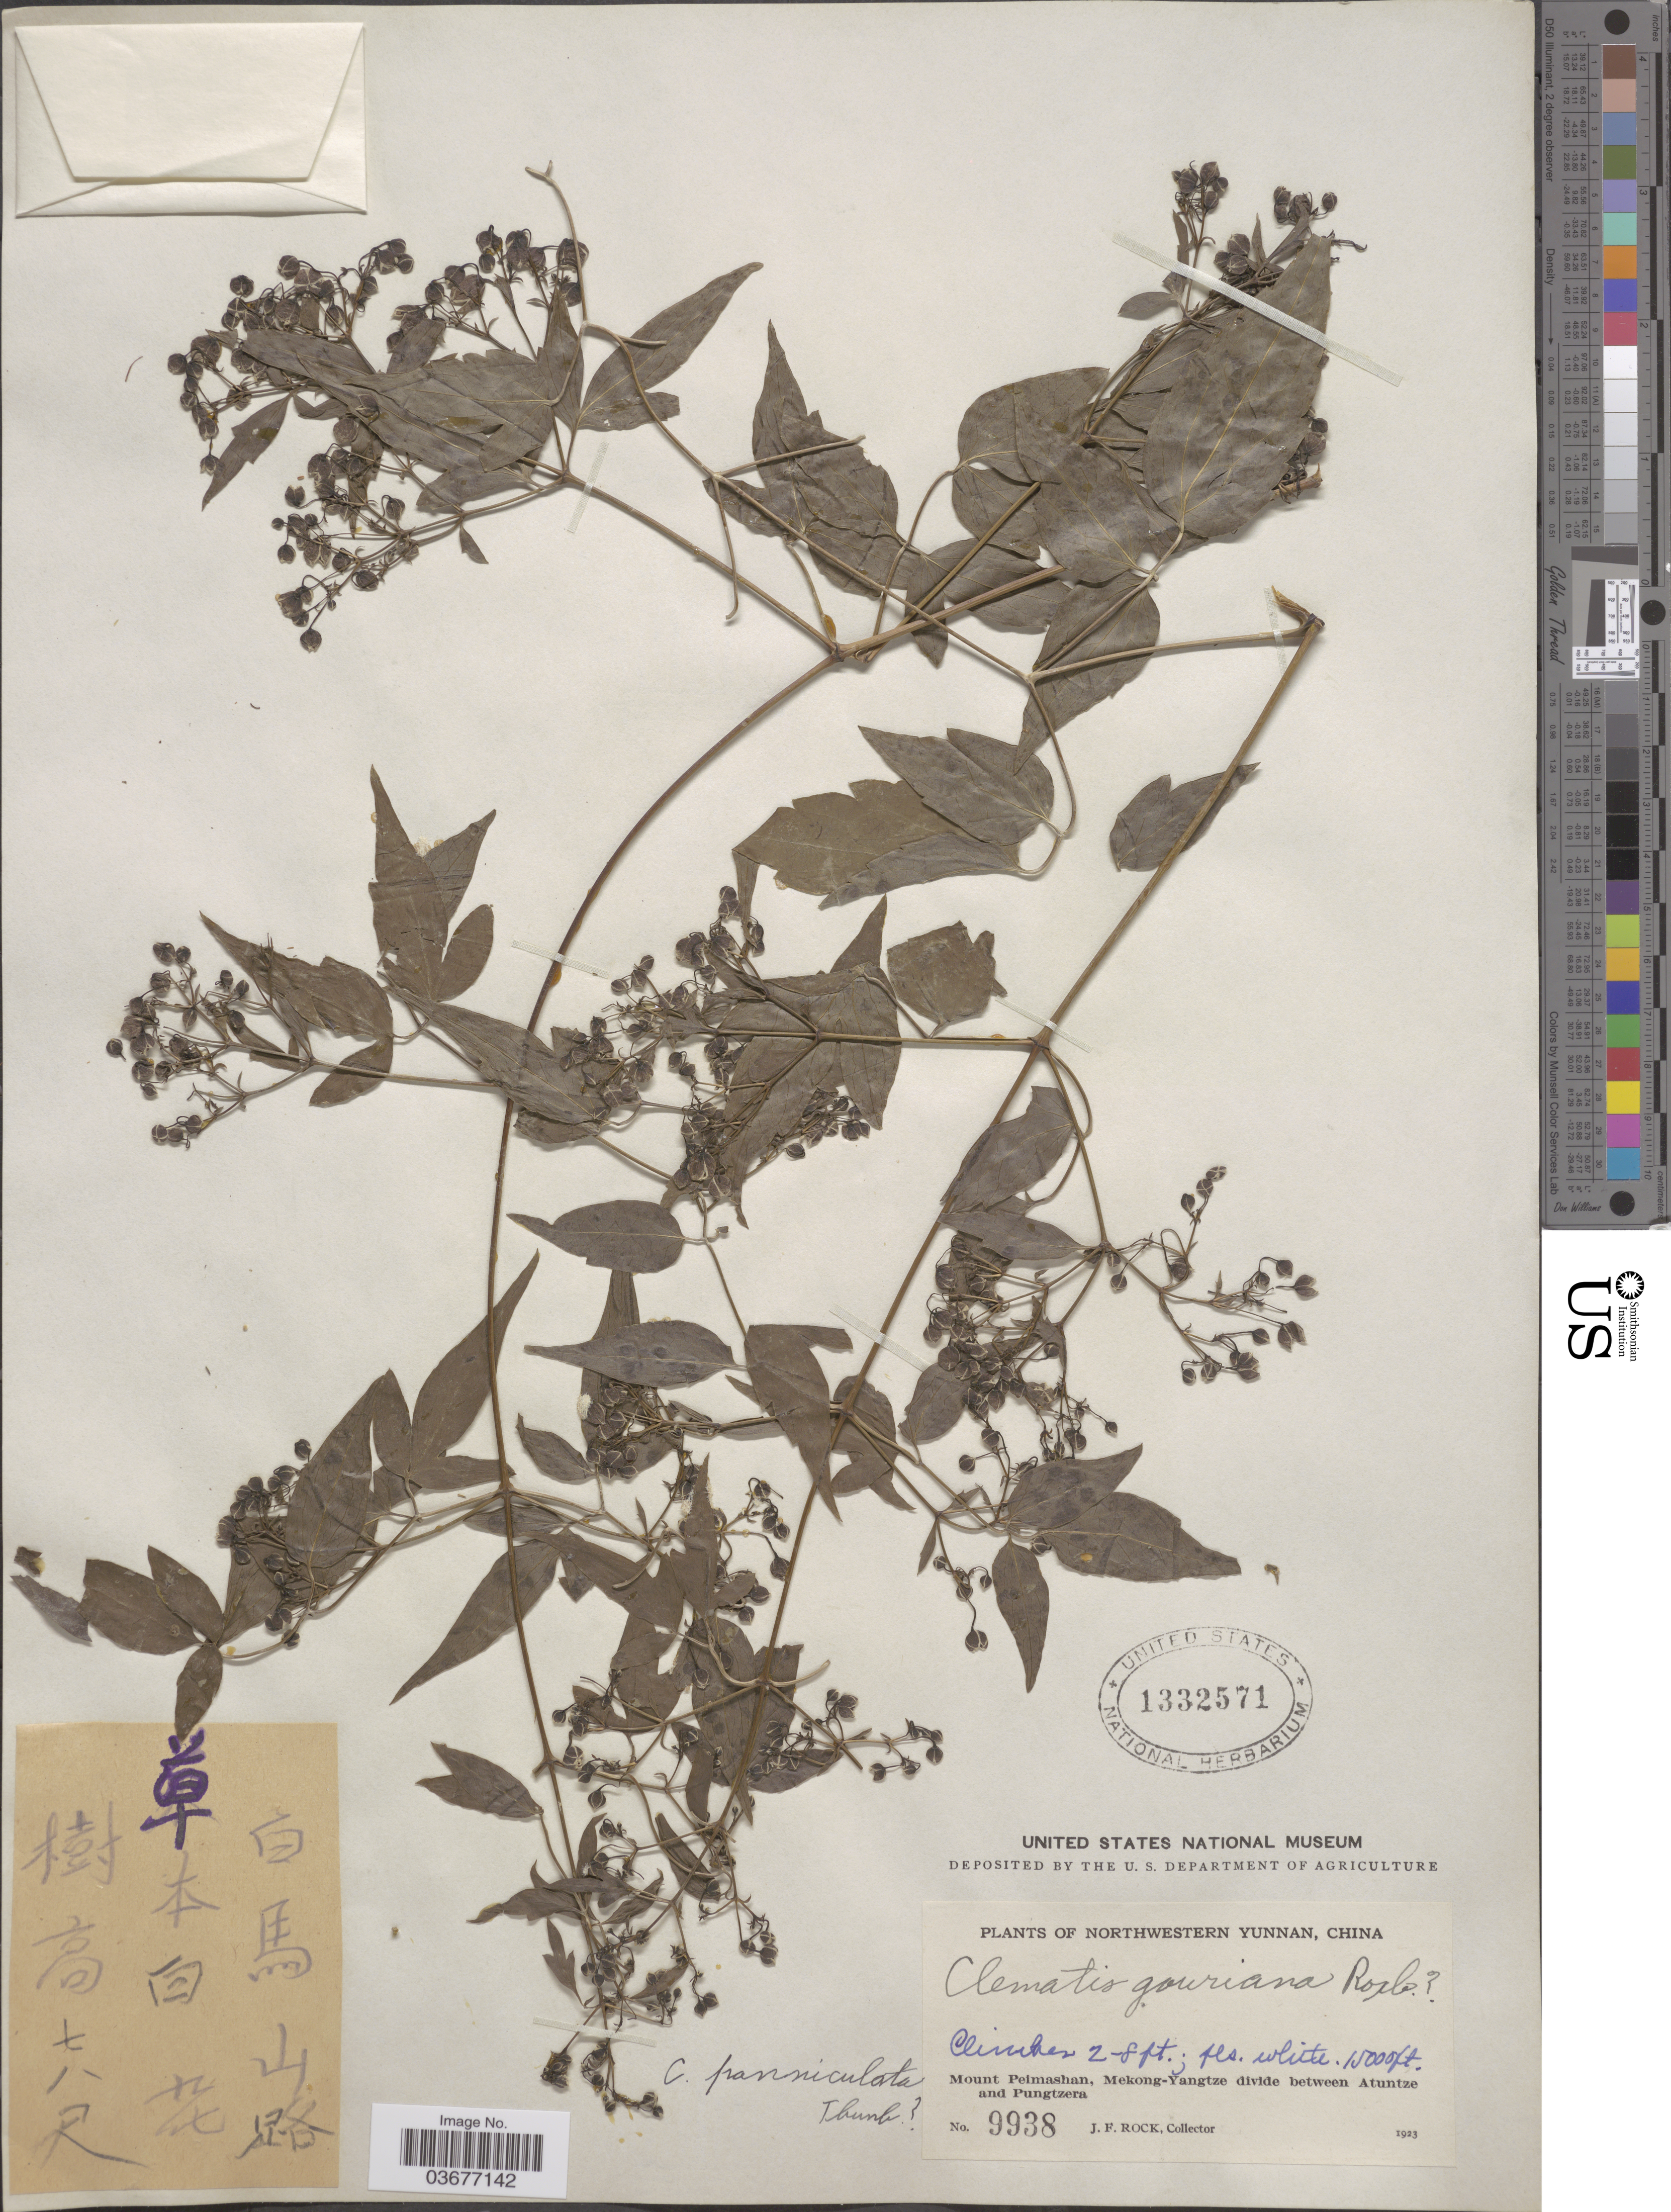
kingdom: Plantae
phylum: Tracheophyta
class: Magnoliopsida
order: Ranunculales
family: Ranunculaceae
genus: Clematis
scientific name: Clematis gouriana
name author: Roxb. ex DC.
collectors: J. Rock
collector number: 9938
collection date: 1923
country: China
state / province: Yunnan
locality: Northwestern Yunnan. Mount Peimashan, Mekong-Yangtze divide between Atuntze and Pungtzera.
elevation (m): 4572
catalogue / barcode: US 1332571